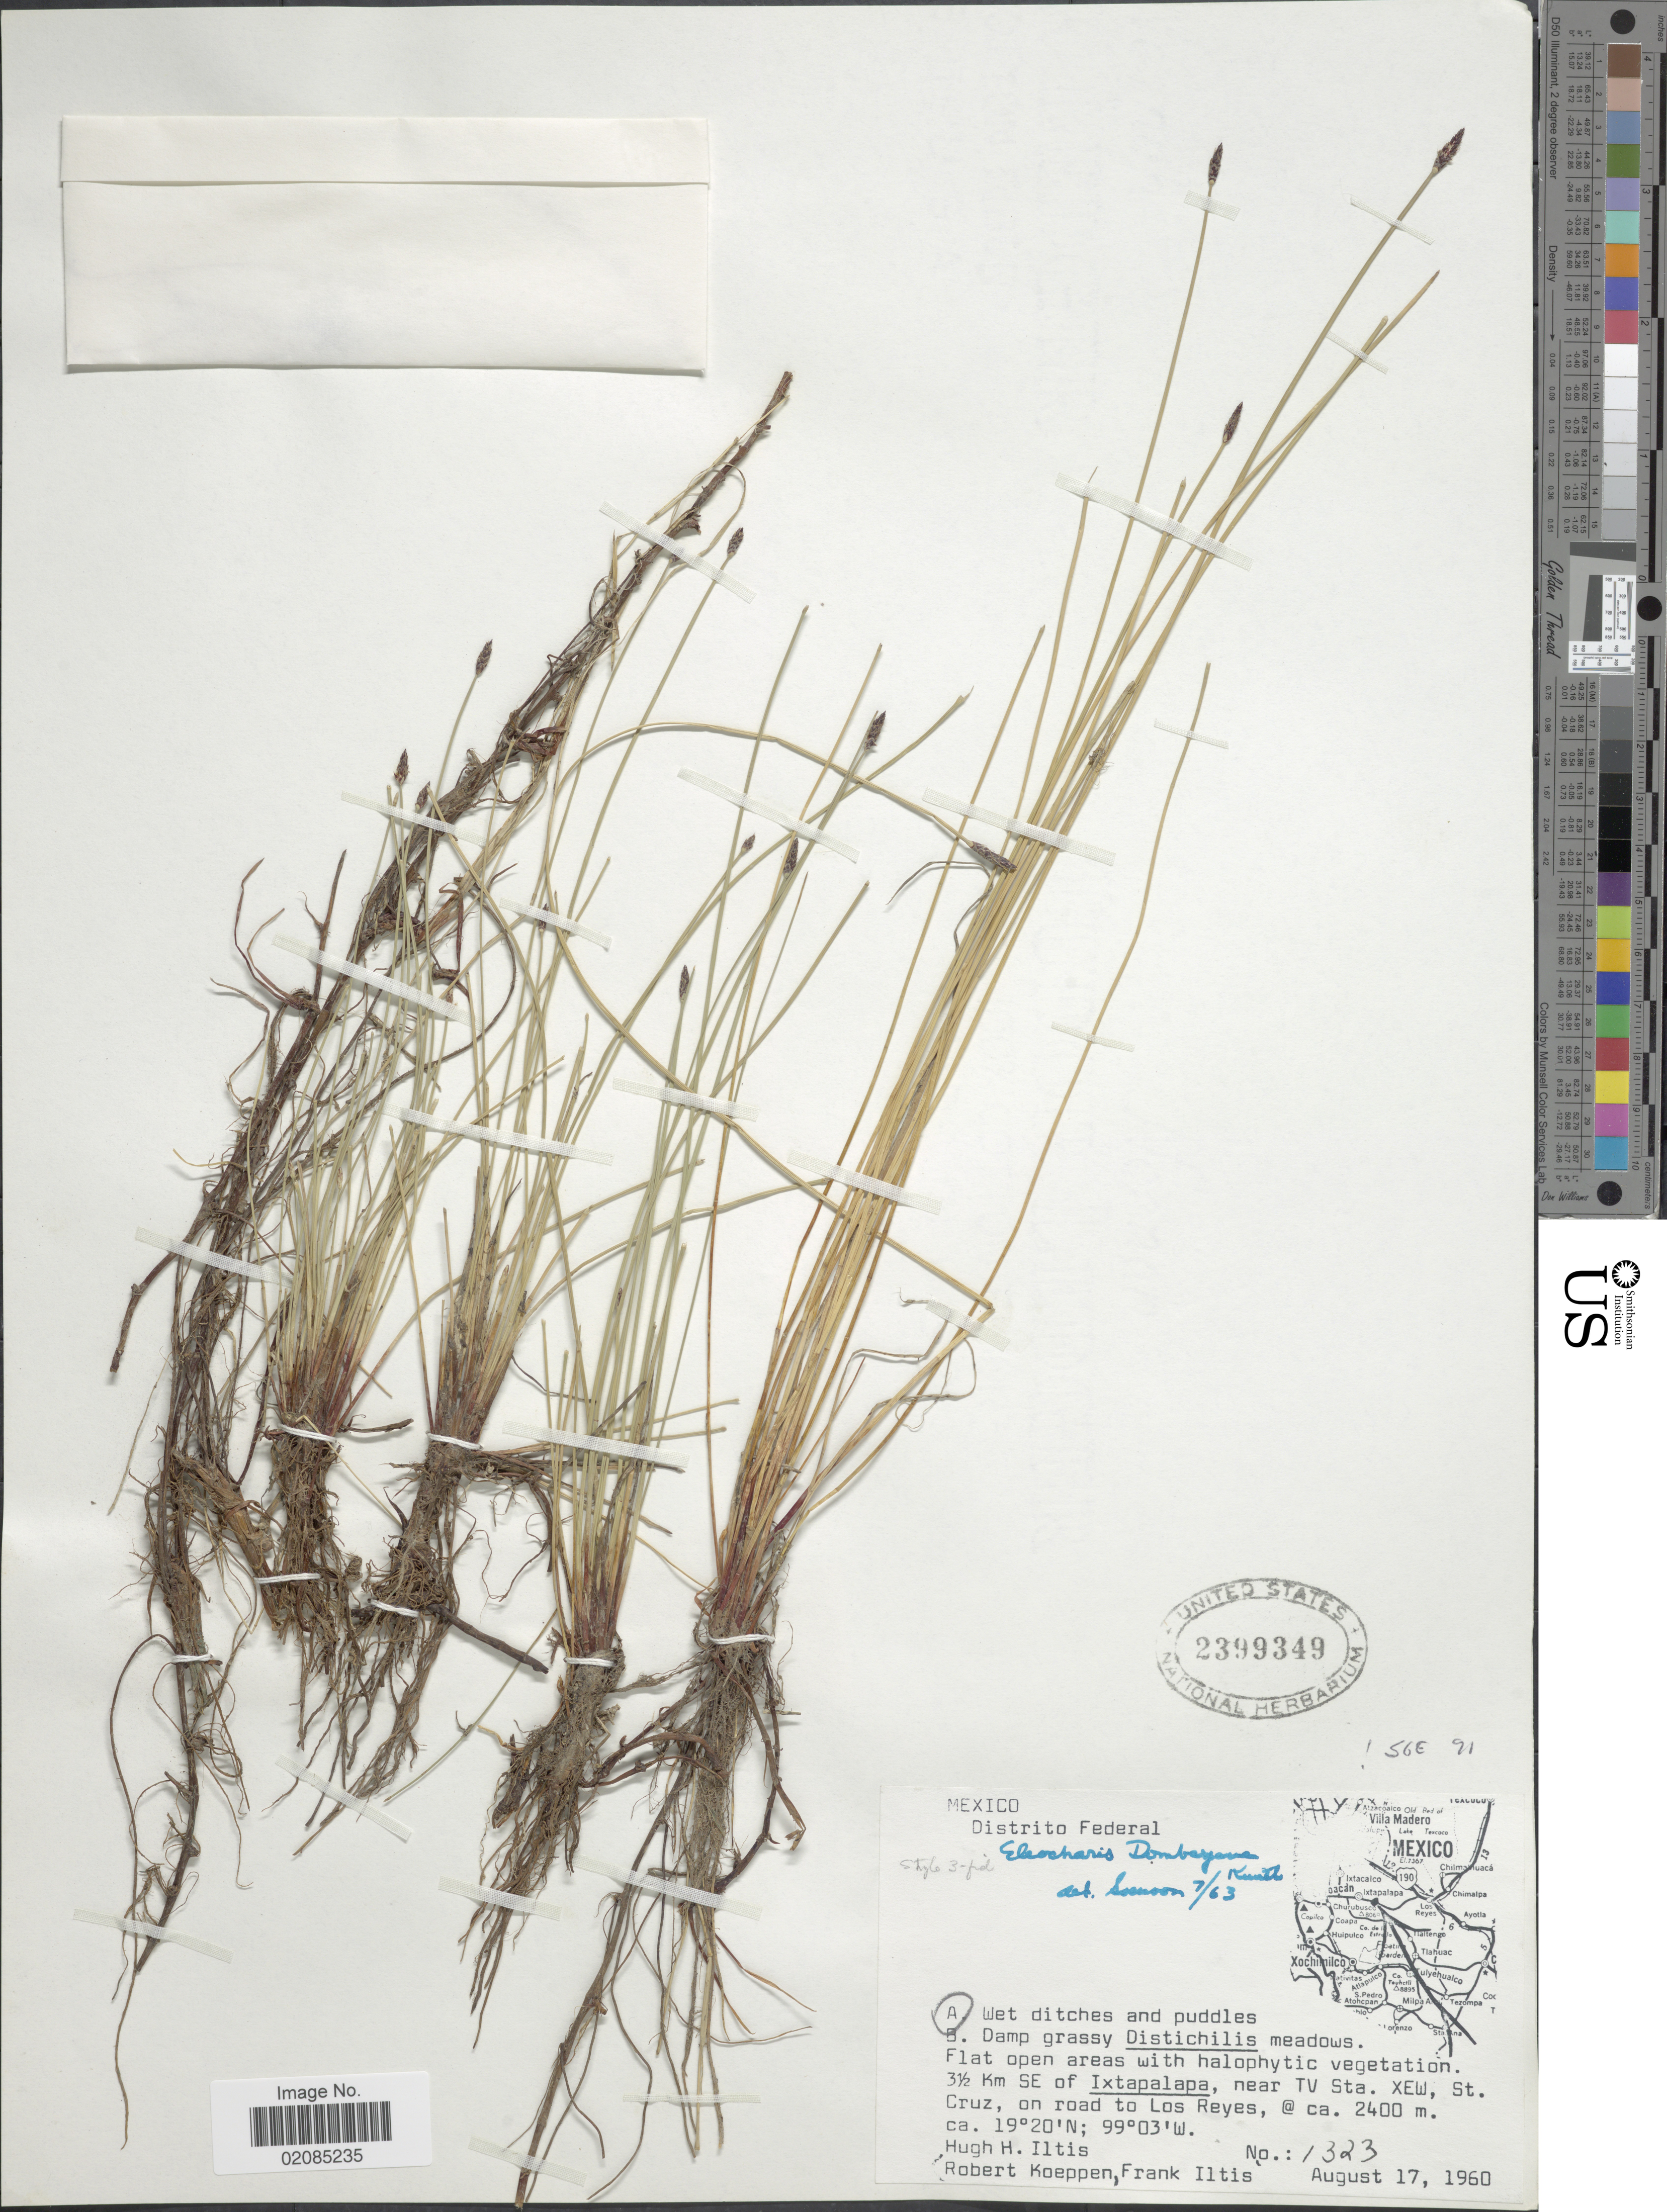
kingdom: Plantae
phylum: Tracheophyta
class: Liliopsida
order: Poales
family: Cyperaceae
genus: Eleocharis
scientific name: Eleocharis dombeyana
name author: Kunth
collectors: H. H. Iltis, R. C. Koeppen & F. S. Iltis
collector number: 1323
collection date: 1960-08-17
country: Mexico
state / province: Distrito Federal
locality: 3½ Km SE of Ixtapalapa, near TV Sta. Xew, St. Cruz, on road to Lod Reyes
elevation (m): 2400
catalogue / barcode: US 2399349